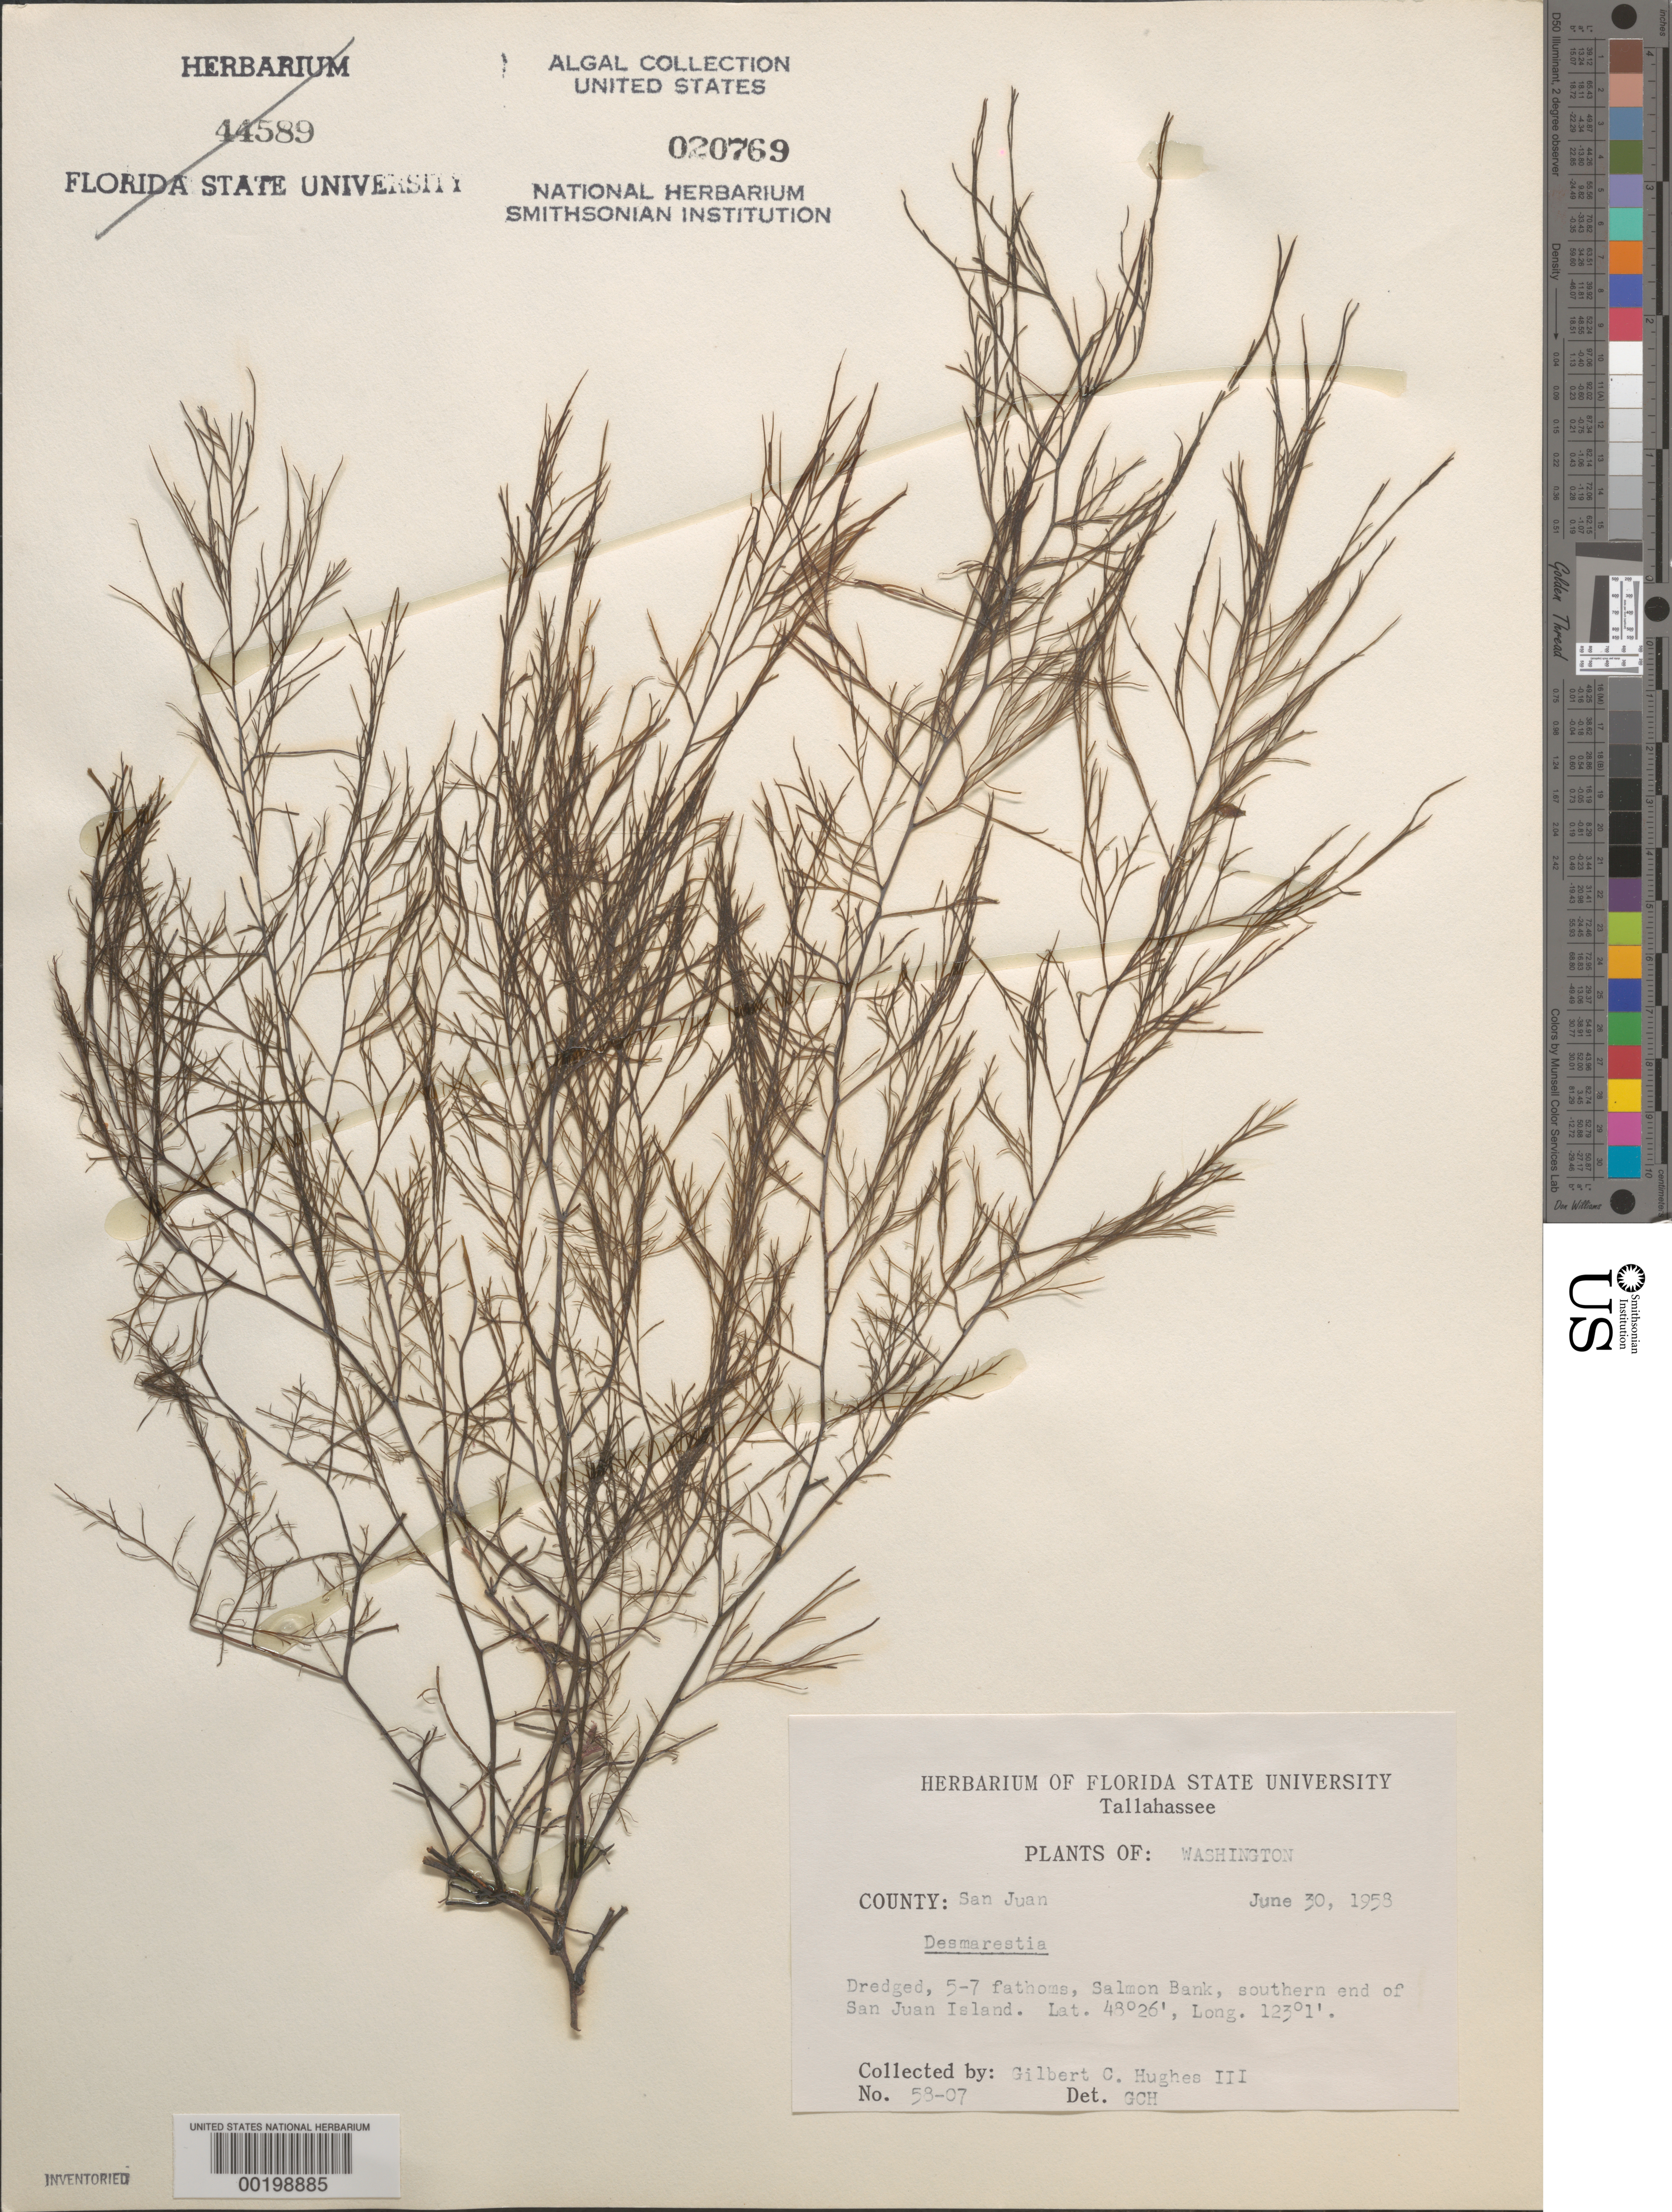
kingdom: Chromista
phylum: Ochrophyta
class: Phaeophyceae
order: Desmarestiales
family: Desmarestiaceae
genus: Desmarestia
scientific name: Desmarestia sp.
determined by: Hughes III, G. C.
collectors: G. Hughes III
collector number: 58-07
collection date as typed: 30 Jun 1958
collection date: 1958-06-30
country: United States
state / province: Washington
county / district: San Juan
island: San Juan Island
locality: Salmon Bank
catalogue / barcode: US 20769